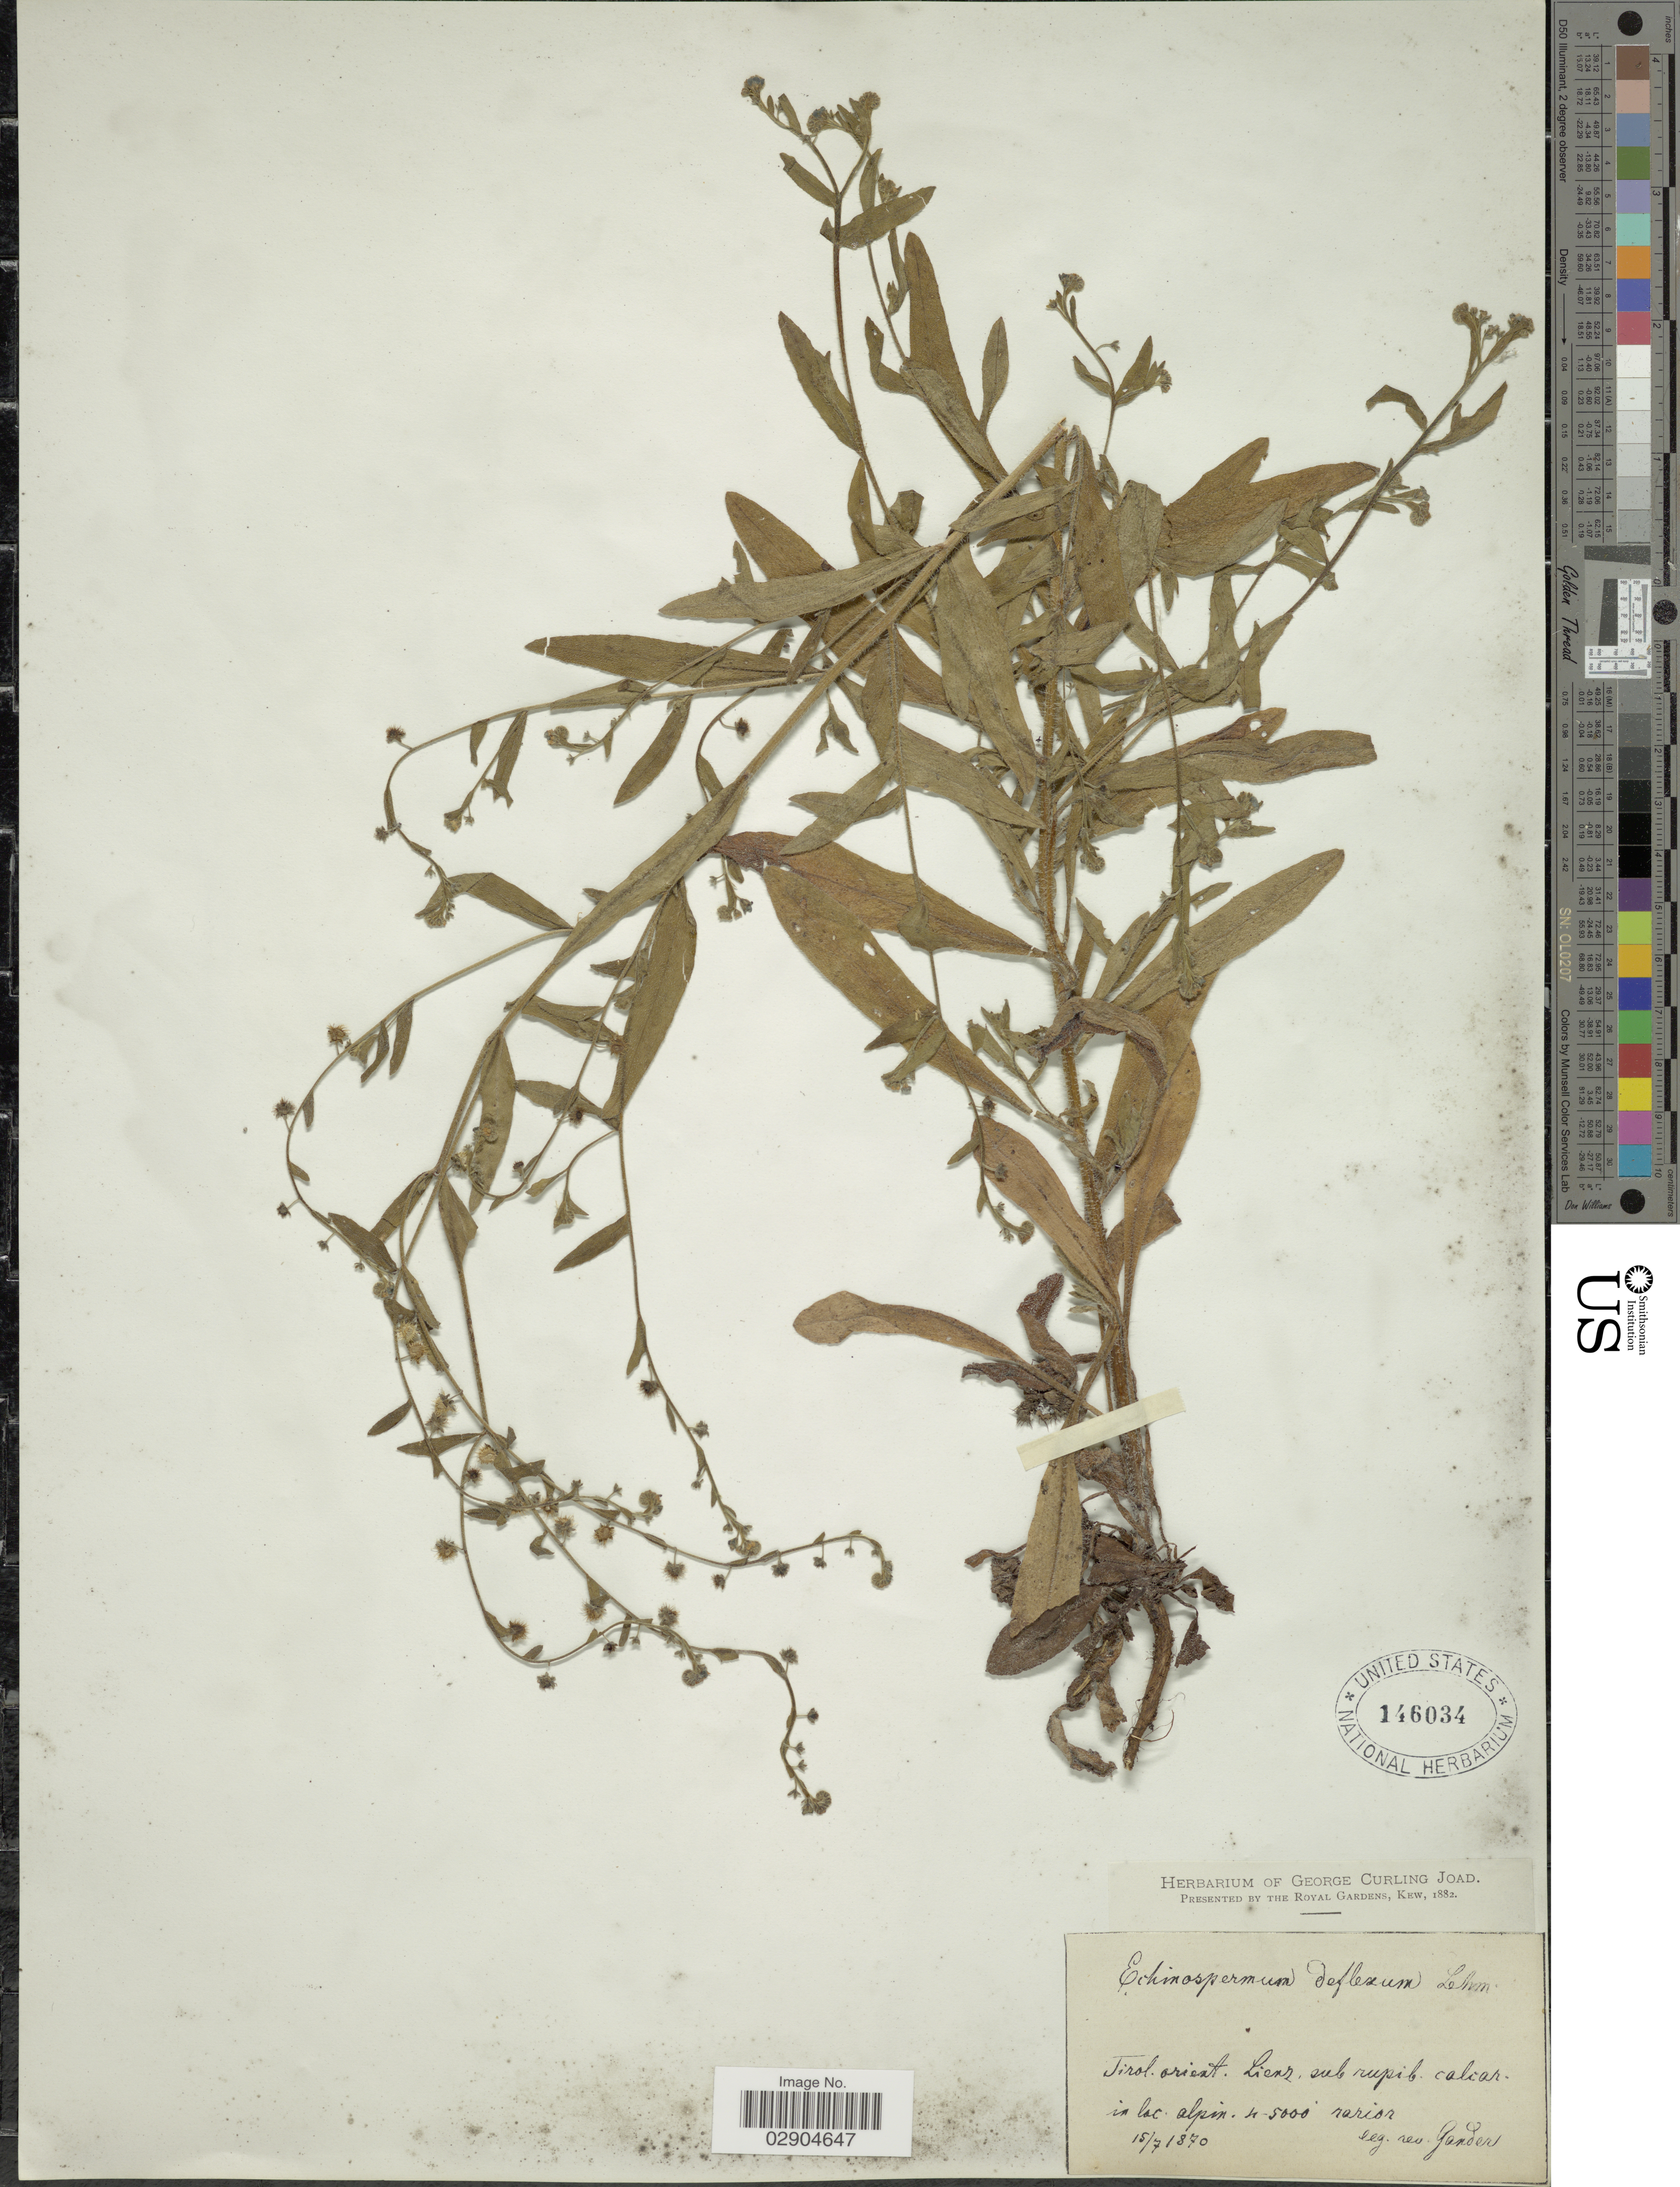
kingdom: Plantae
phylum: Tracheophyta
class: Magnoliopsida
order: Boraginales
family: Boraginaceae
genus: Lappula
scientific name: Lappula deflexa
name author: (Wahlenb.) Garcke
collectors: -- Gander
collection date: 1870-07-15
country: Austria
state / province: Tirol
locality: Tirol orient. Lienz, sub rupib. calcar. in loc. alpin.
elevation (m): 1219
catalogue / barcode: US 146034